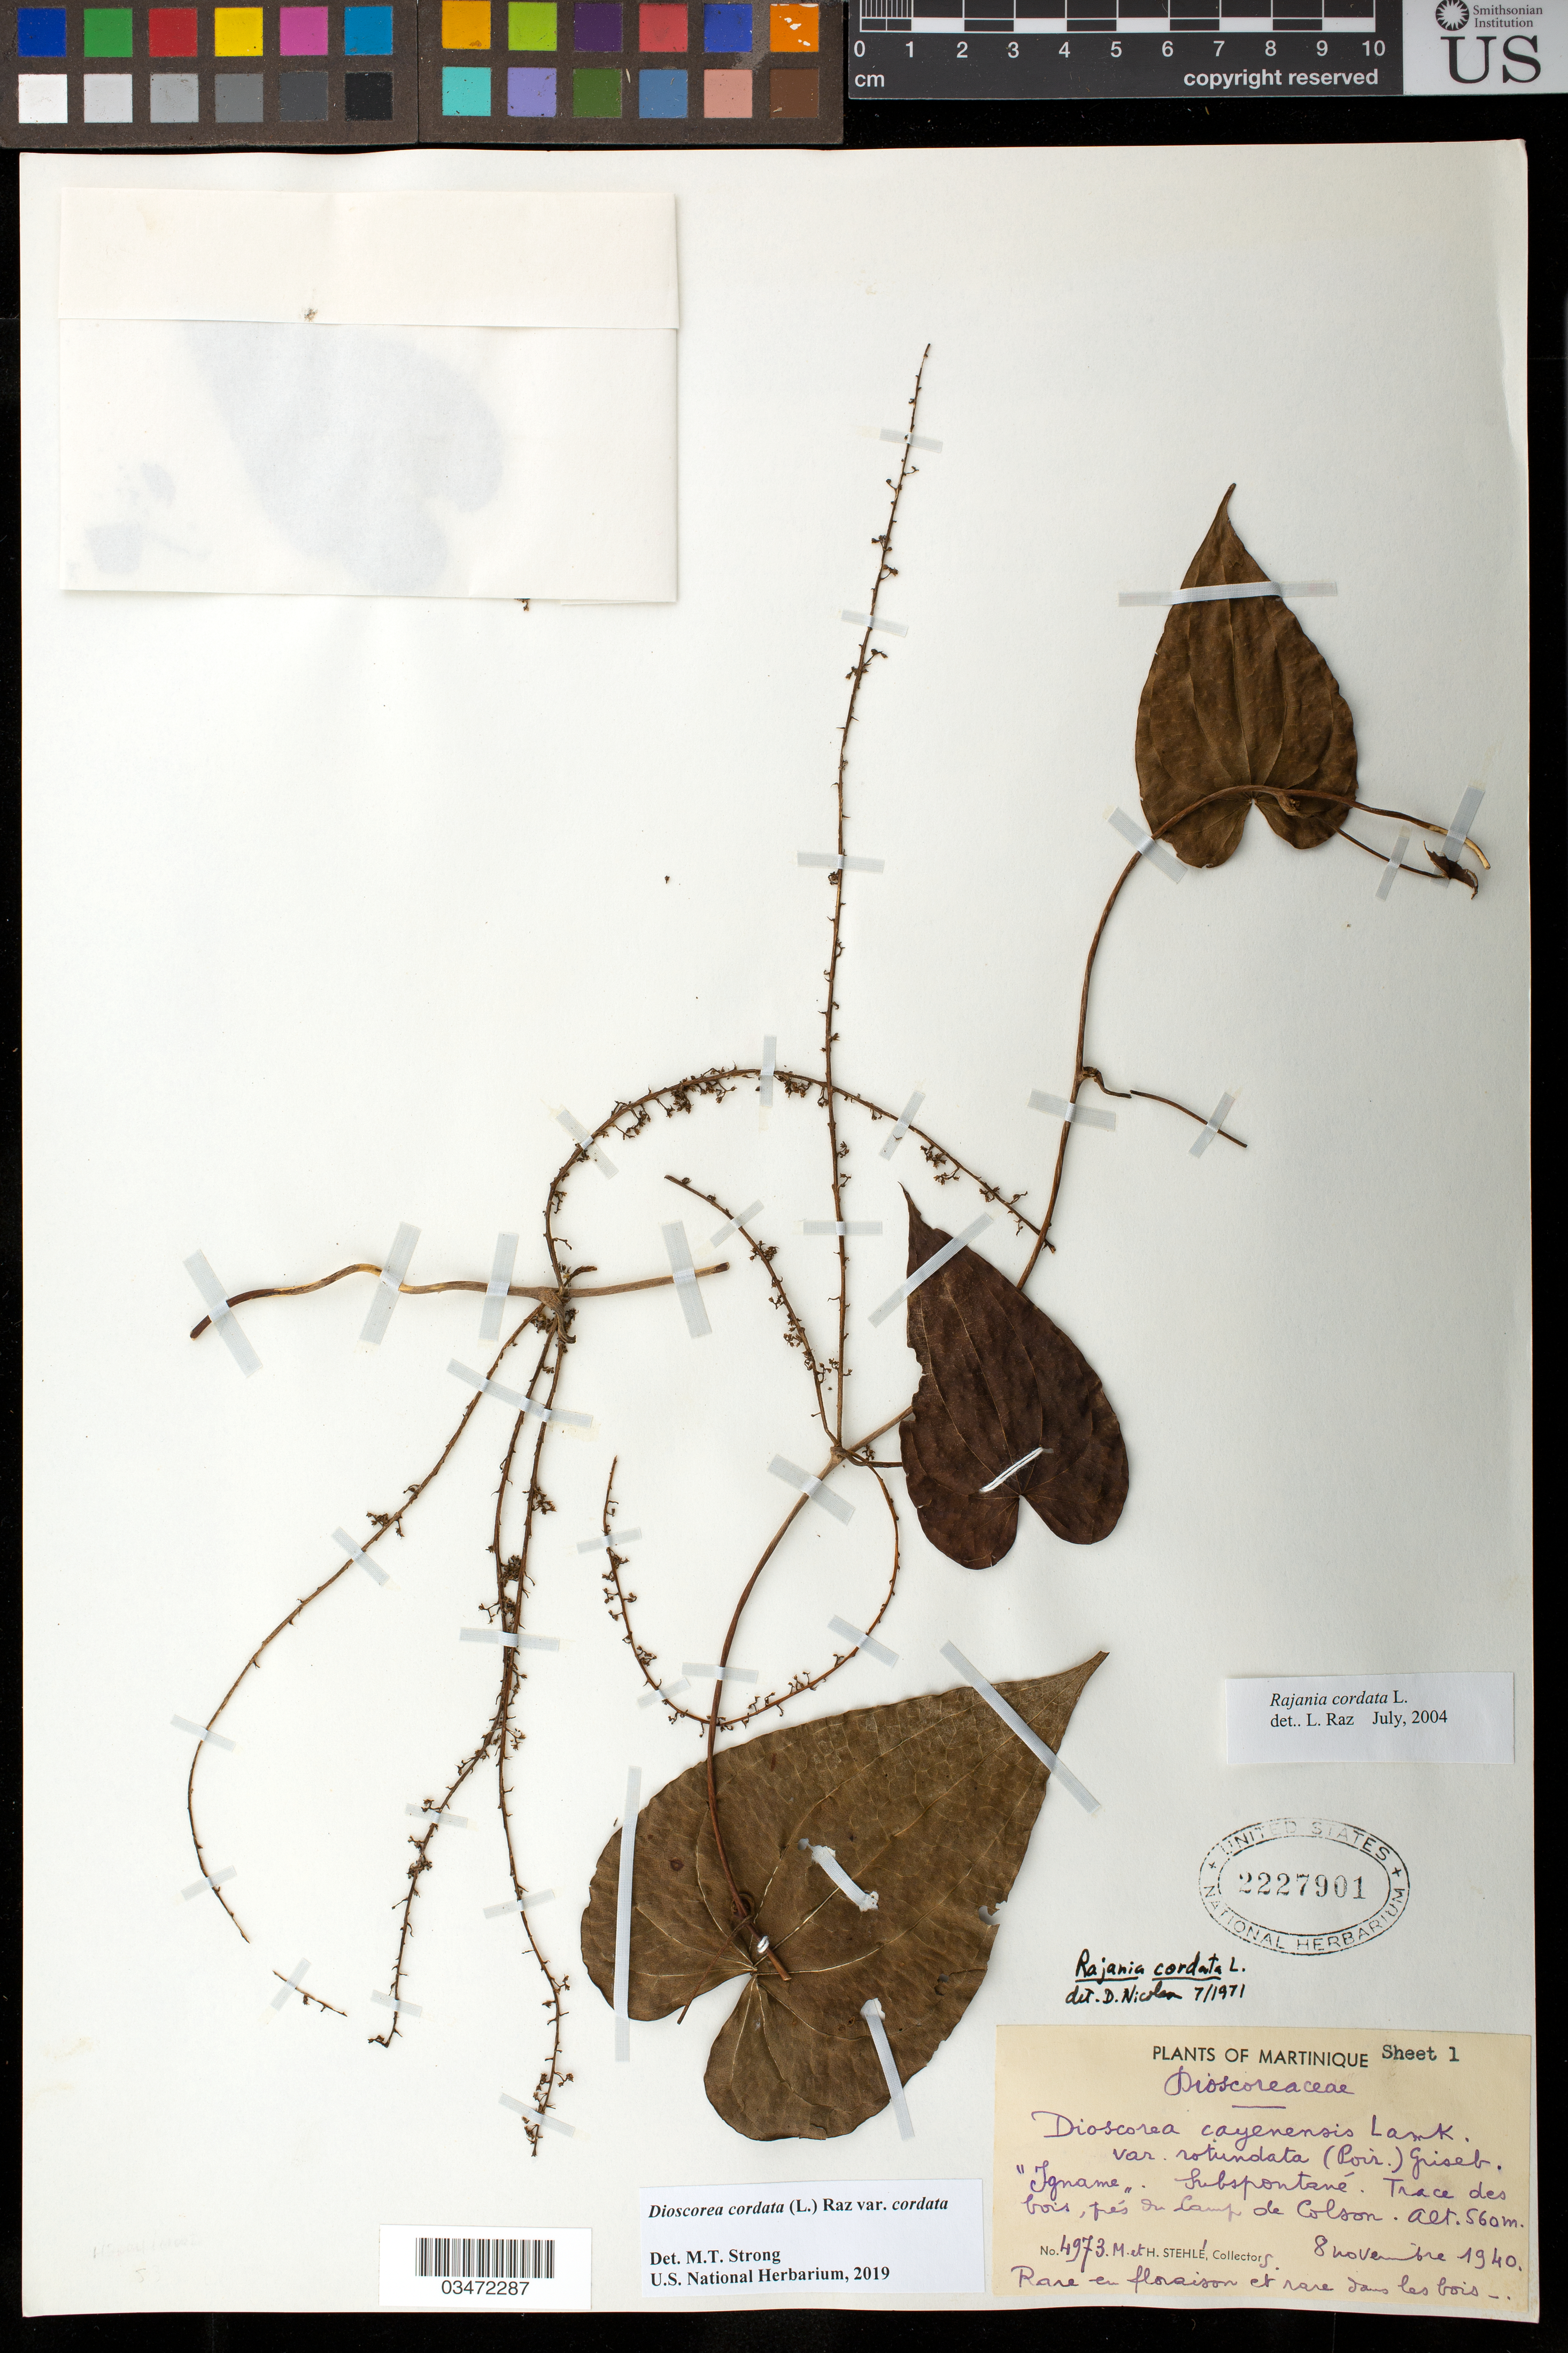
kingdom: Plantae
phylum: Tracheophyta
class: Liliopsida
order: Dioscoreales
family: Dioscoreaceae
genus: Dioscorea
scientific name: Dioscorea cordata var. cordata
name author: (L.) Raz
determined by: Strong, M. T., (US), Smithsonian Institution - National Museum of Natural History (UNITED STATES)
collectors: H. Stehlé & M. Stehlé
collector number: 4973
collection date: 1940-11-08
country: Martinique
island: Martinique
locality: Camp de Colson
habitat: Trace de bois. Rare en floraison et rare dans les bois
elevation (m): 560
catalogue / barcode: US 2227901